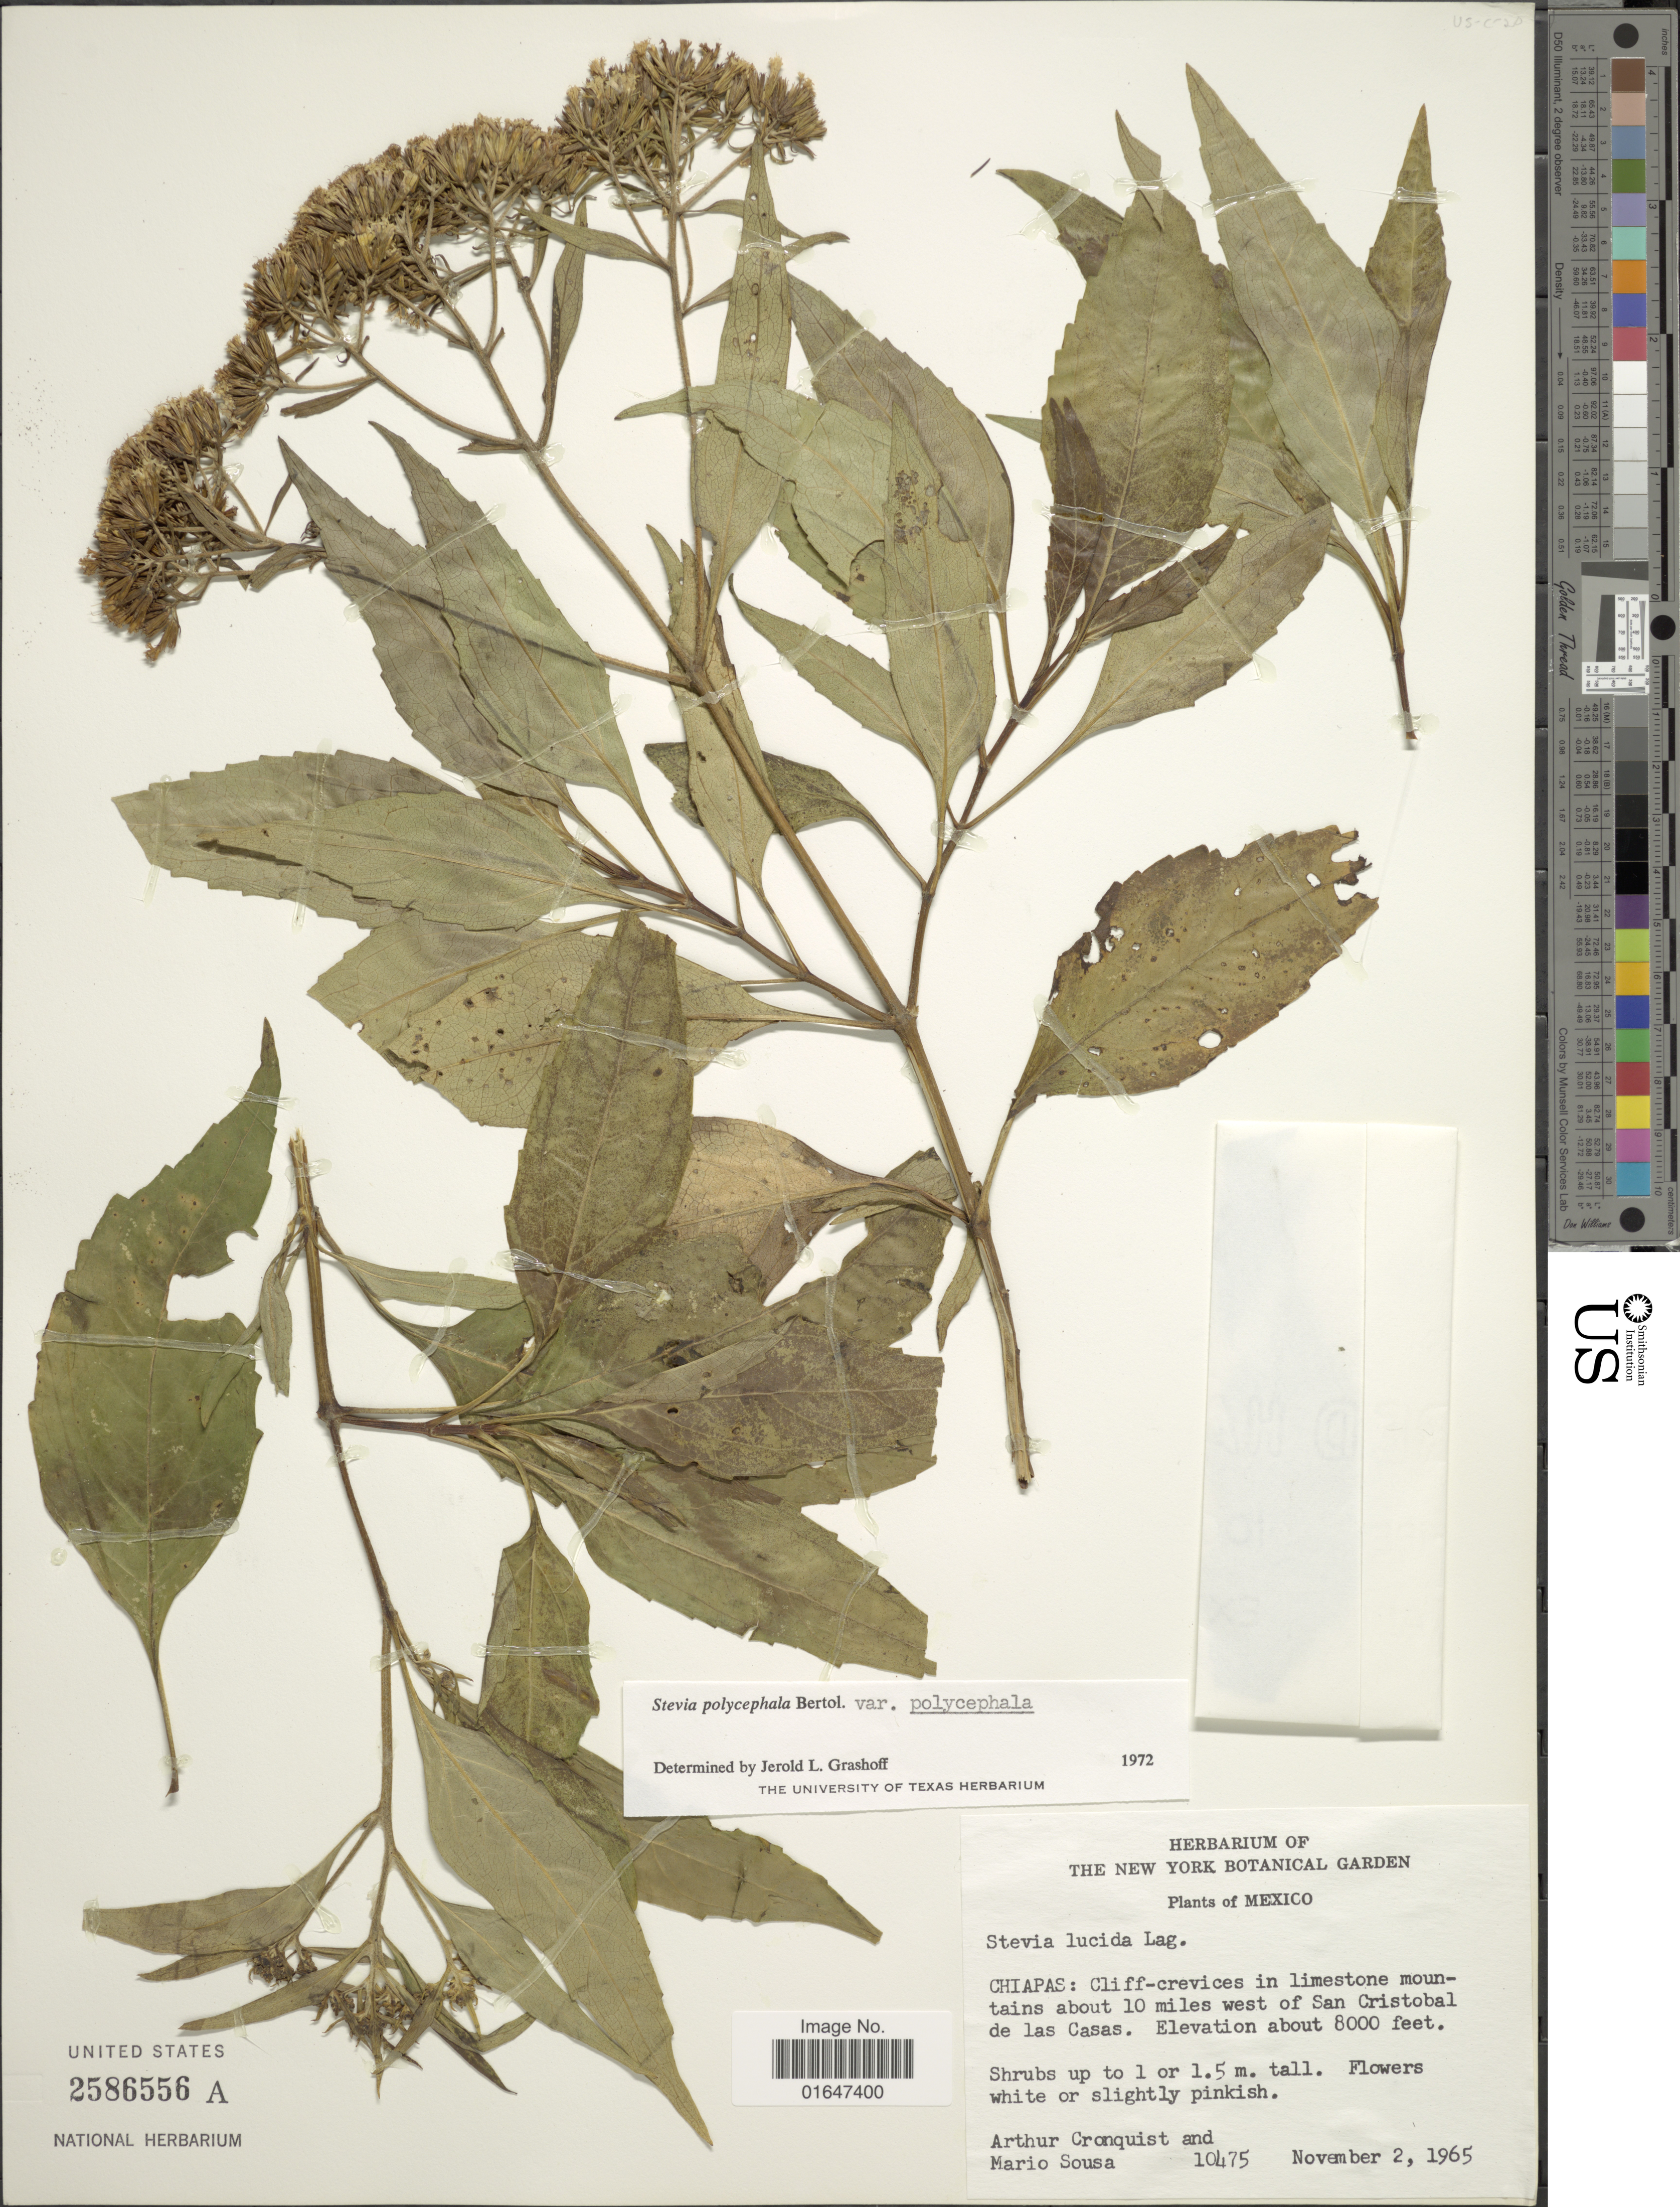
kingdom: Plantae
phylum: Tracheophyta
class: Magnoliopsida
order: Asterales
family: Asteraceae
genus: Stevia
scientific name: Stevia subpubescens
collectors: A. J. Cronquist & M. Sousa S.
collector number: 10475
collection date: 1965-11-02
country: Mexico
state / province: Chiapas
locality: About 10 miles west of San Cristobal de las Casas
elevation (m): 2438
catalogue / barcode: US 2586556A